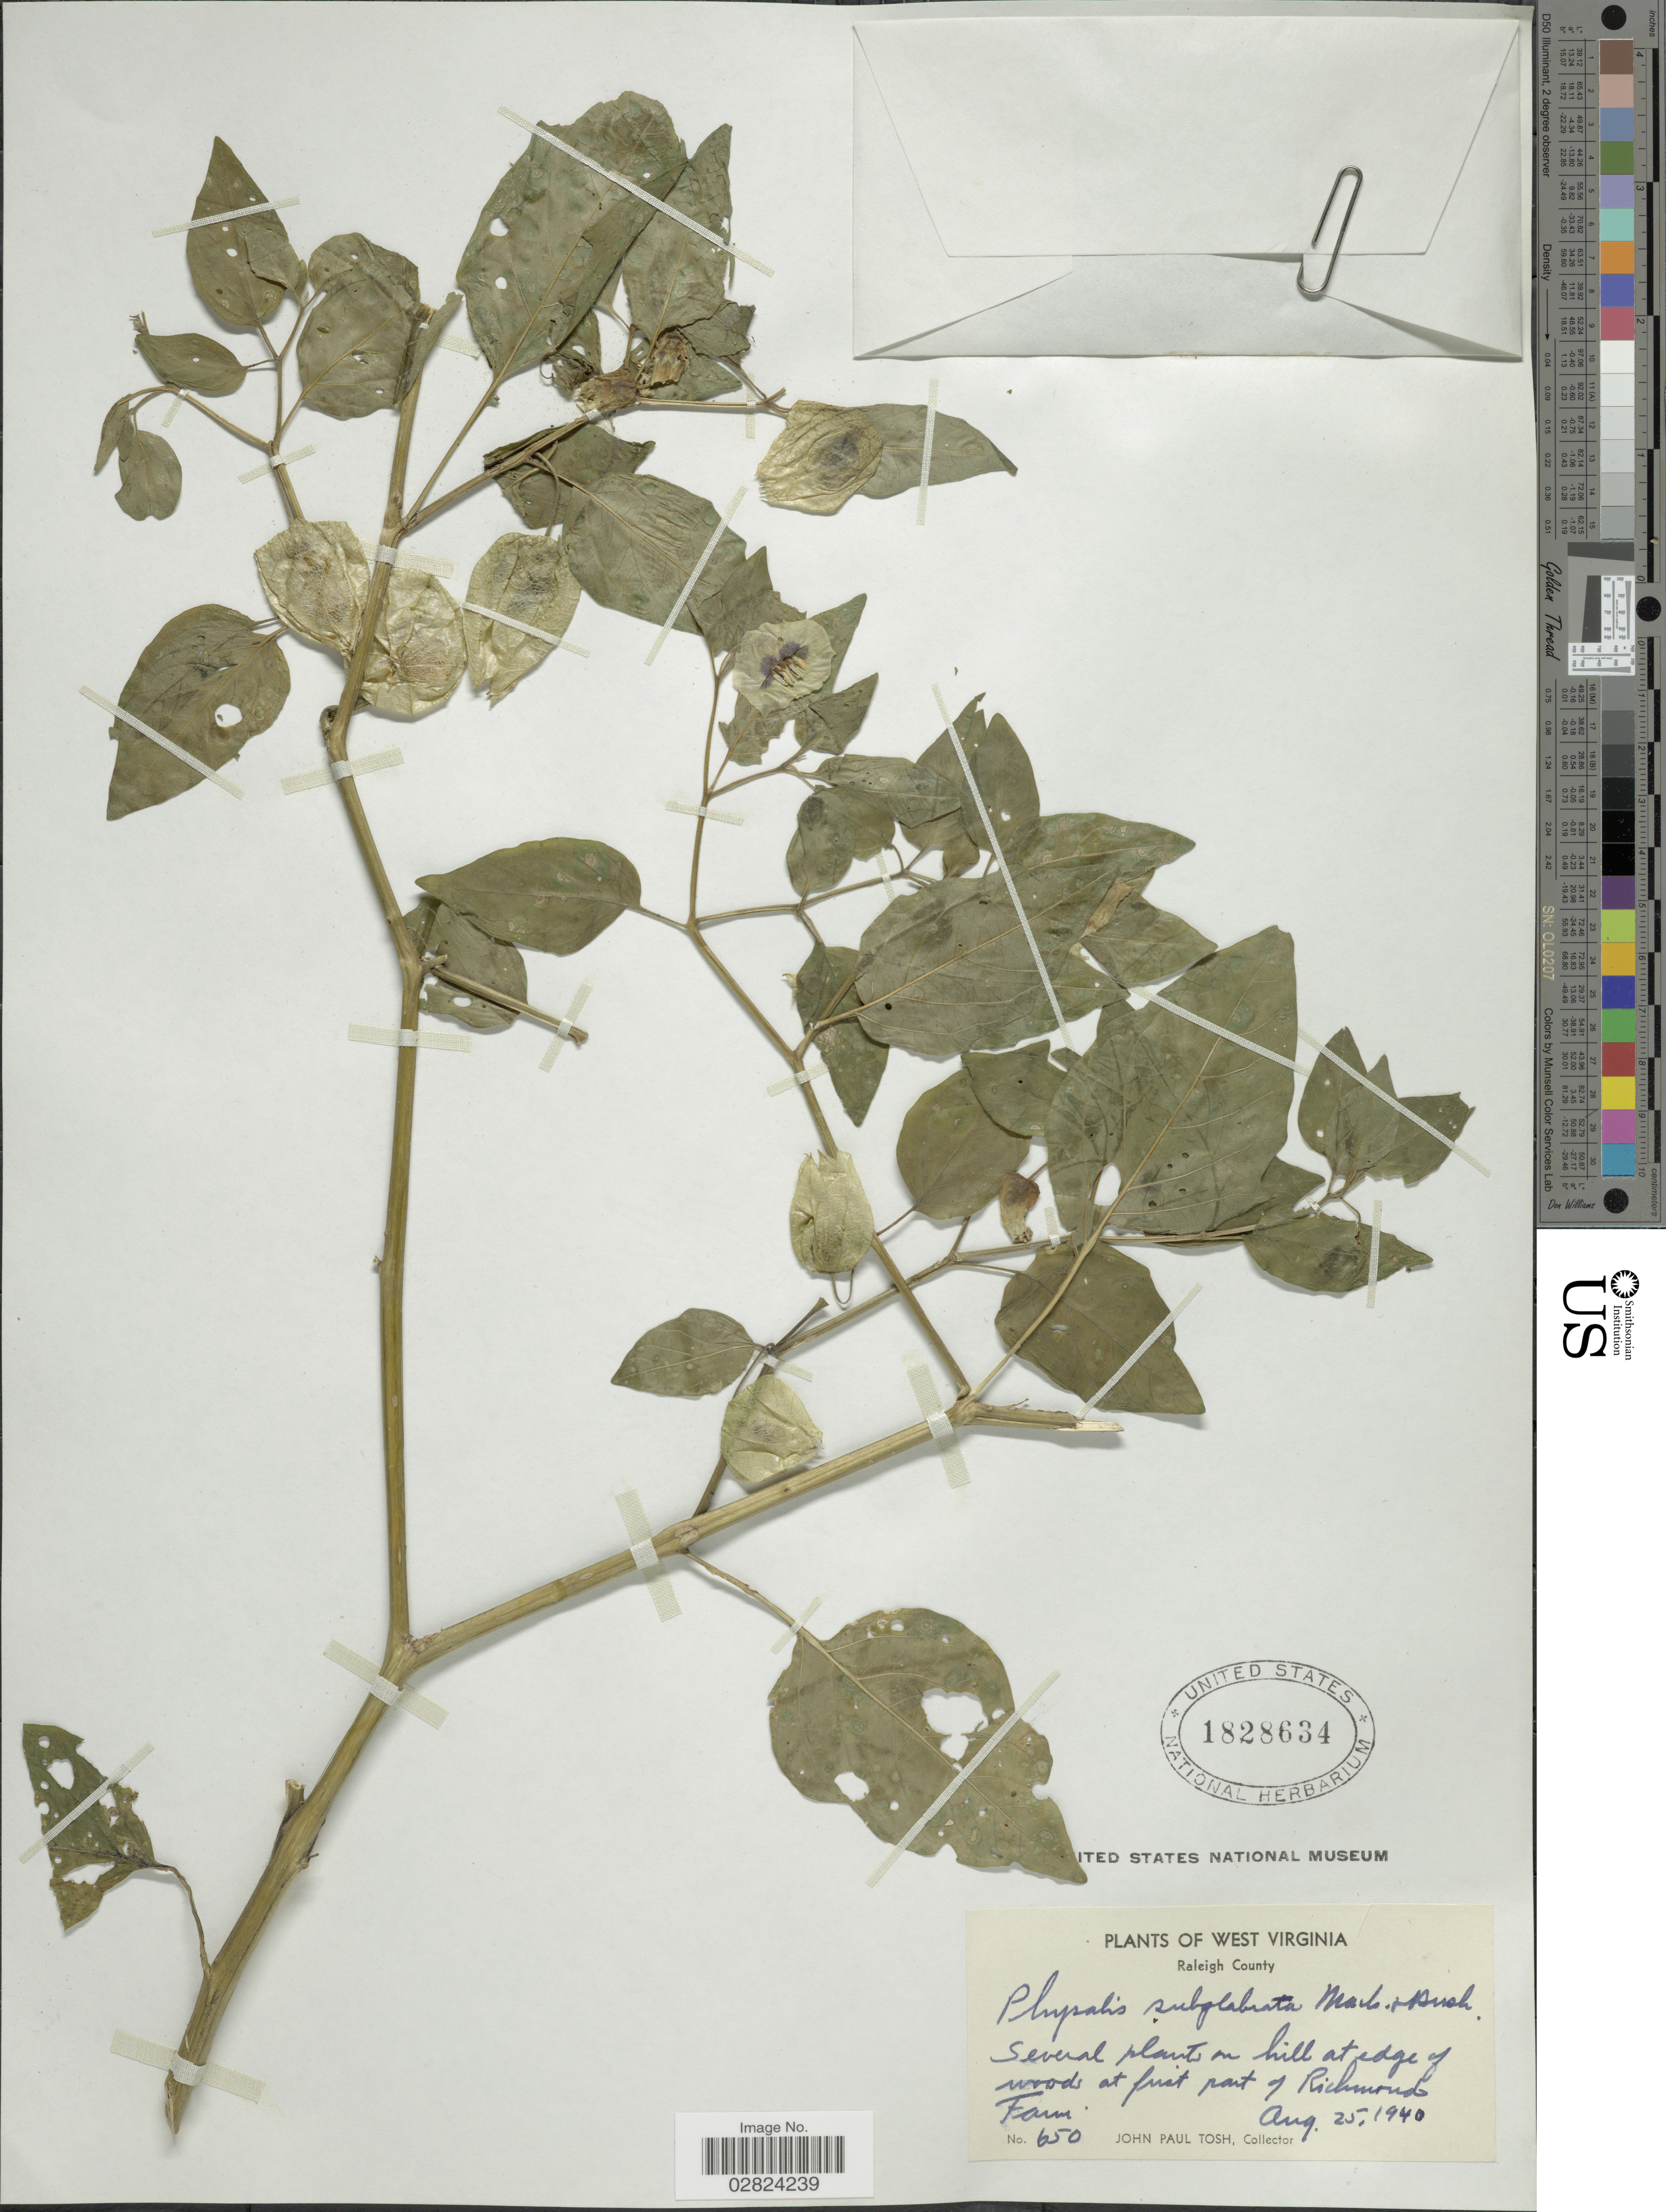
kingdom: Plantae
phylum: Tracheophyta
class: Magnoliopsida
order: Solanales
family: Solanaceae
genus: Physalis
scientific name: Physalis subglabrata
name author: Mack. & Bush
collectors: J. Tosh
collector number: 650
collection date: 1940-08-25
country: United States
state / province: West Virginia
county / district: Raleigh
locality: Raleigh County, at edge of woods at first part of Richmond Farm.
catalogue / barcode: US 1828634